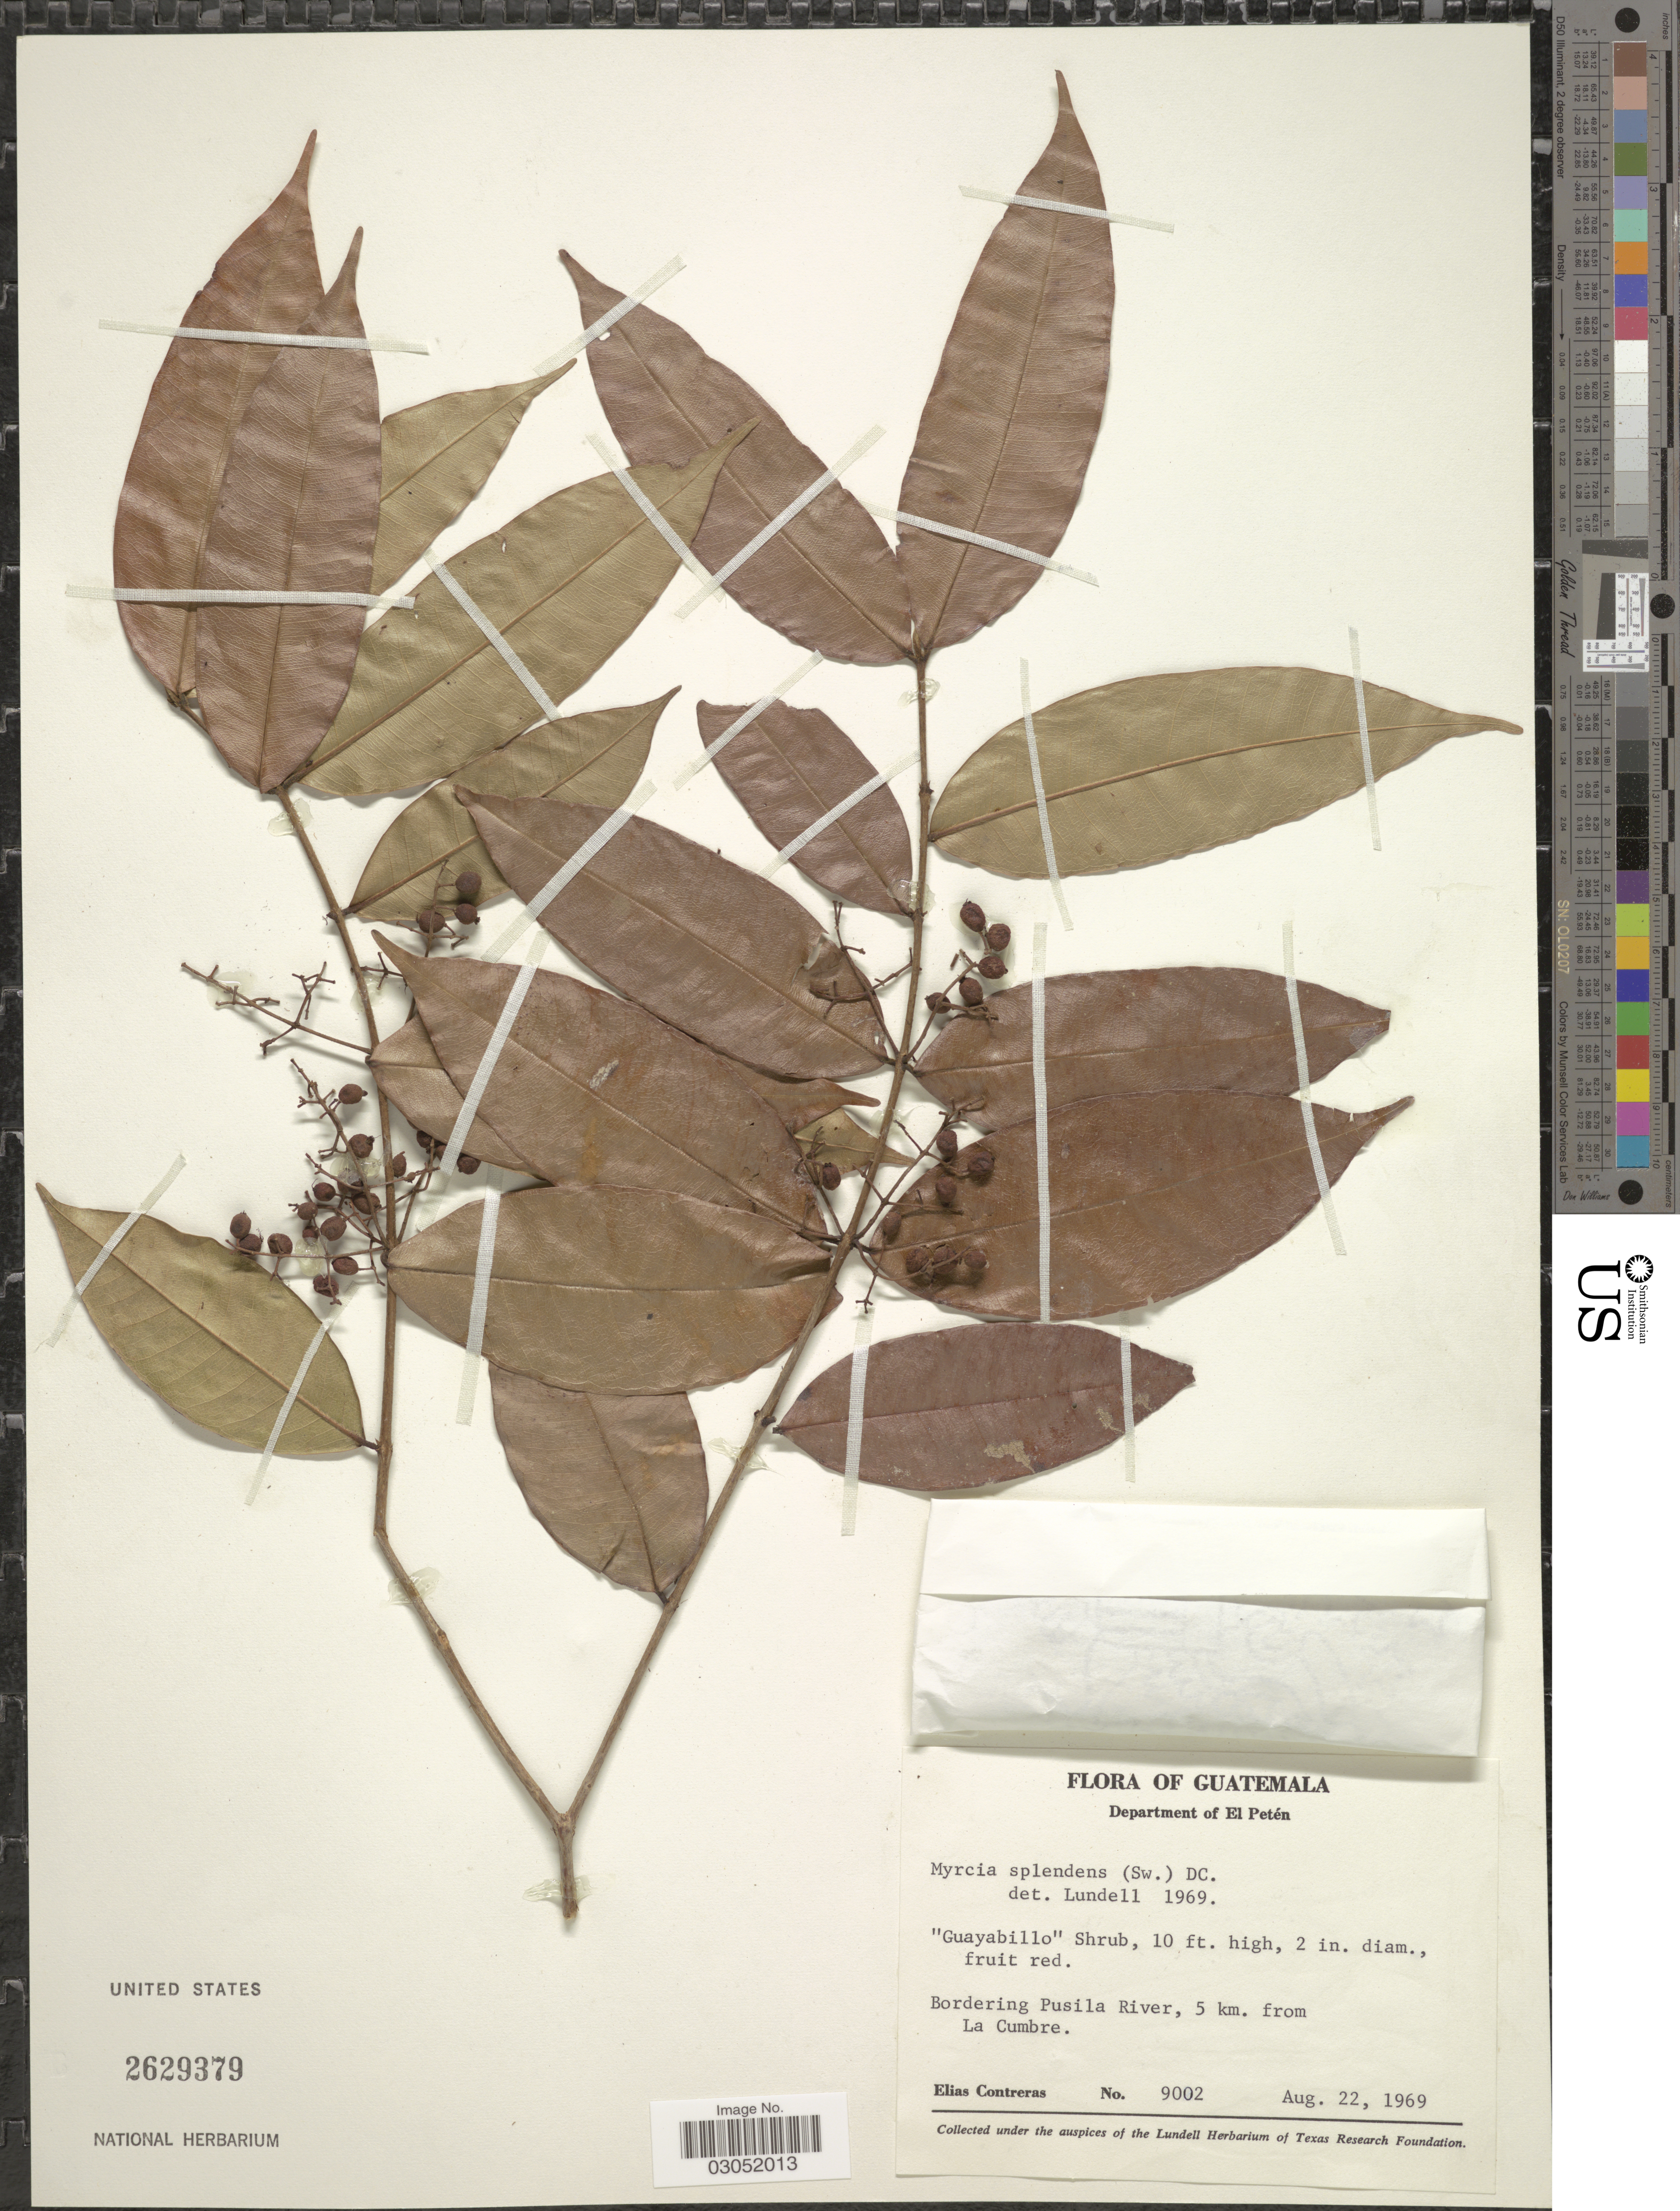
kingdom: Plantae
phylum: Tracheophyta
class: Magnoliopsida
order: Myrtales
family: Myrtaceae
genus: Myrcia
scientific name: Myrcia splendens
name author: (Sw.) DC.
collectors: E. Contreras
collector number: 9002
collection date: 1969-08-22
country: Guatemala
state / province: El Petén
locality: Department of El Péten. Bordering Pusila River, 5 km. from La Cumbre.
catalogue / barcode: US 2629379